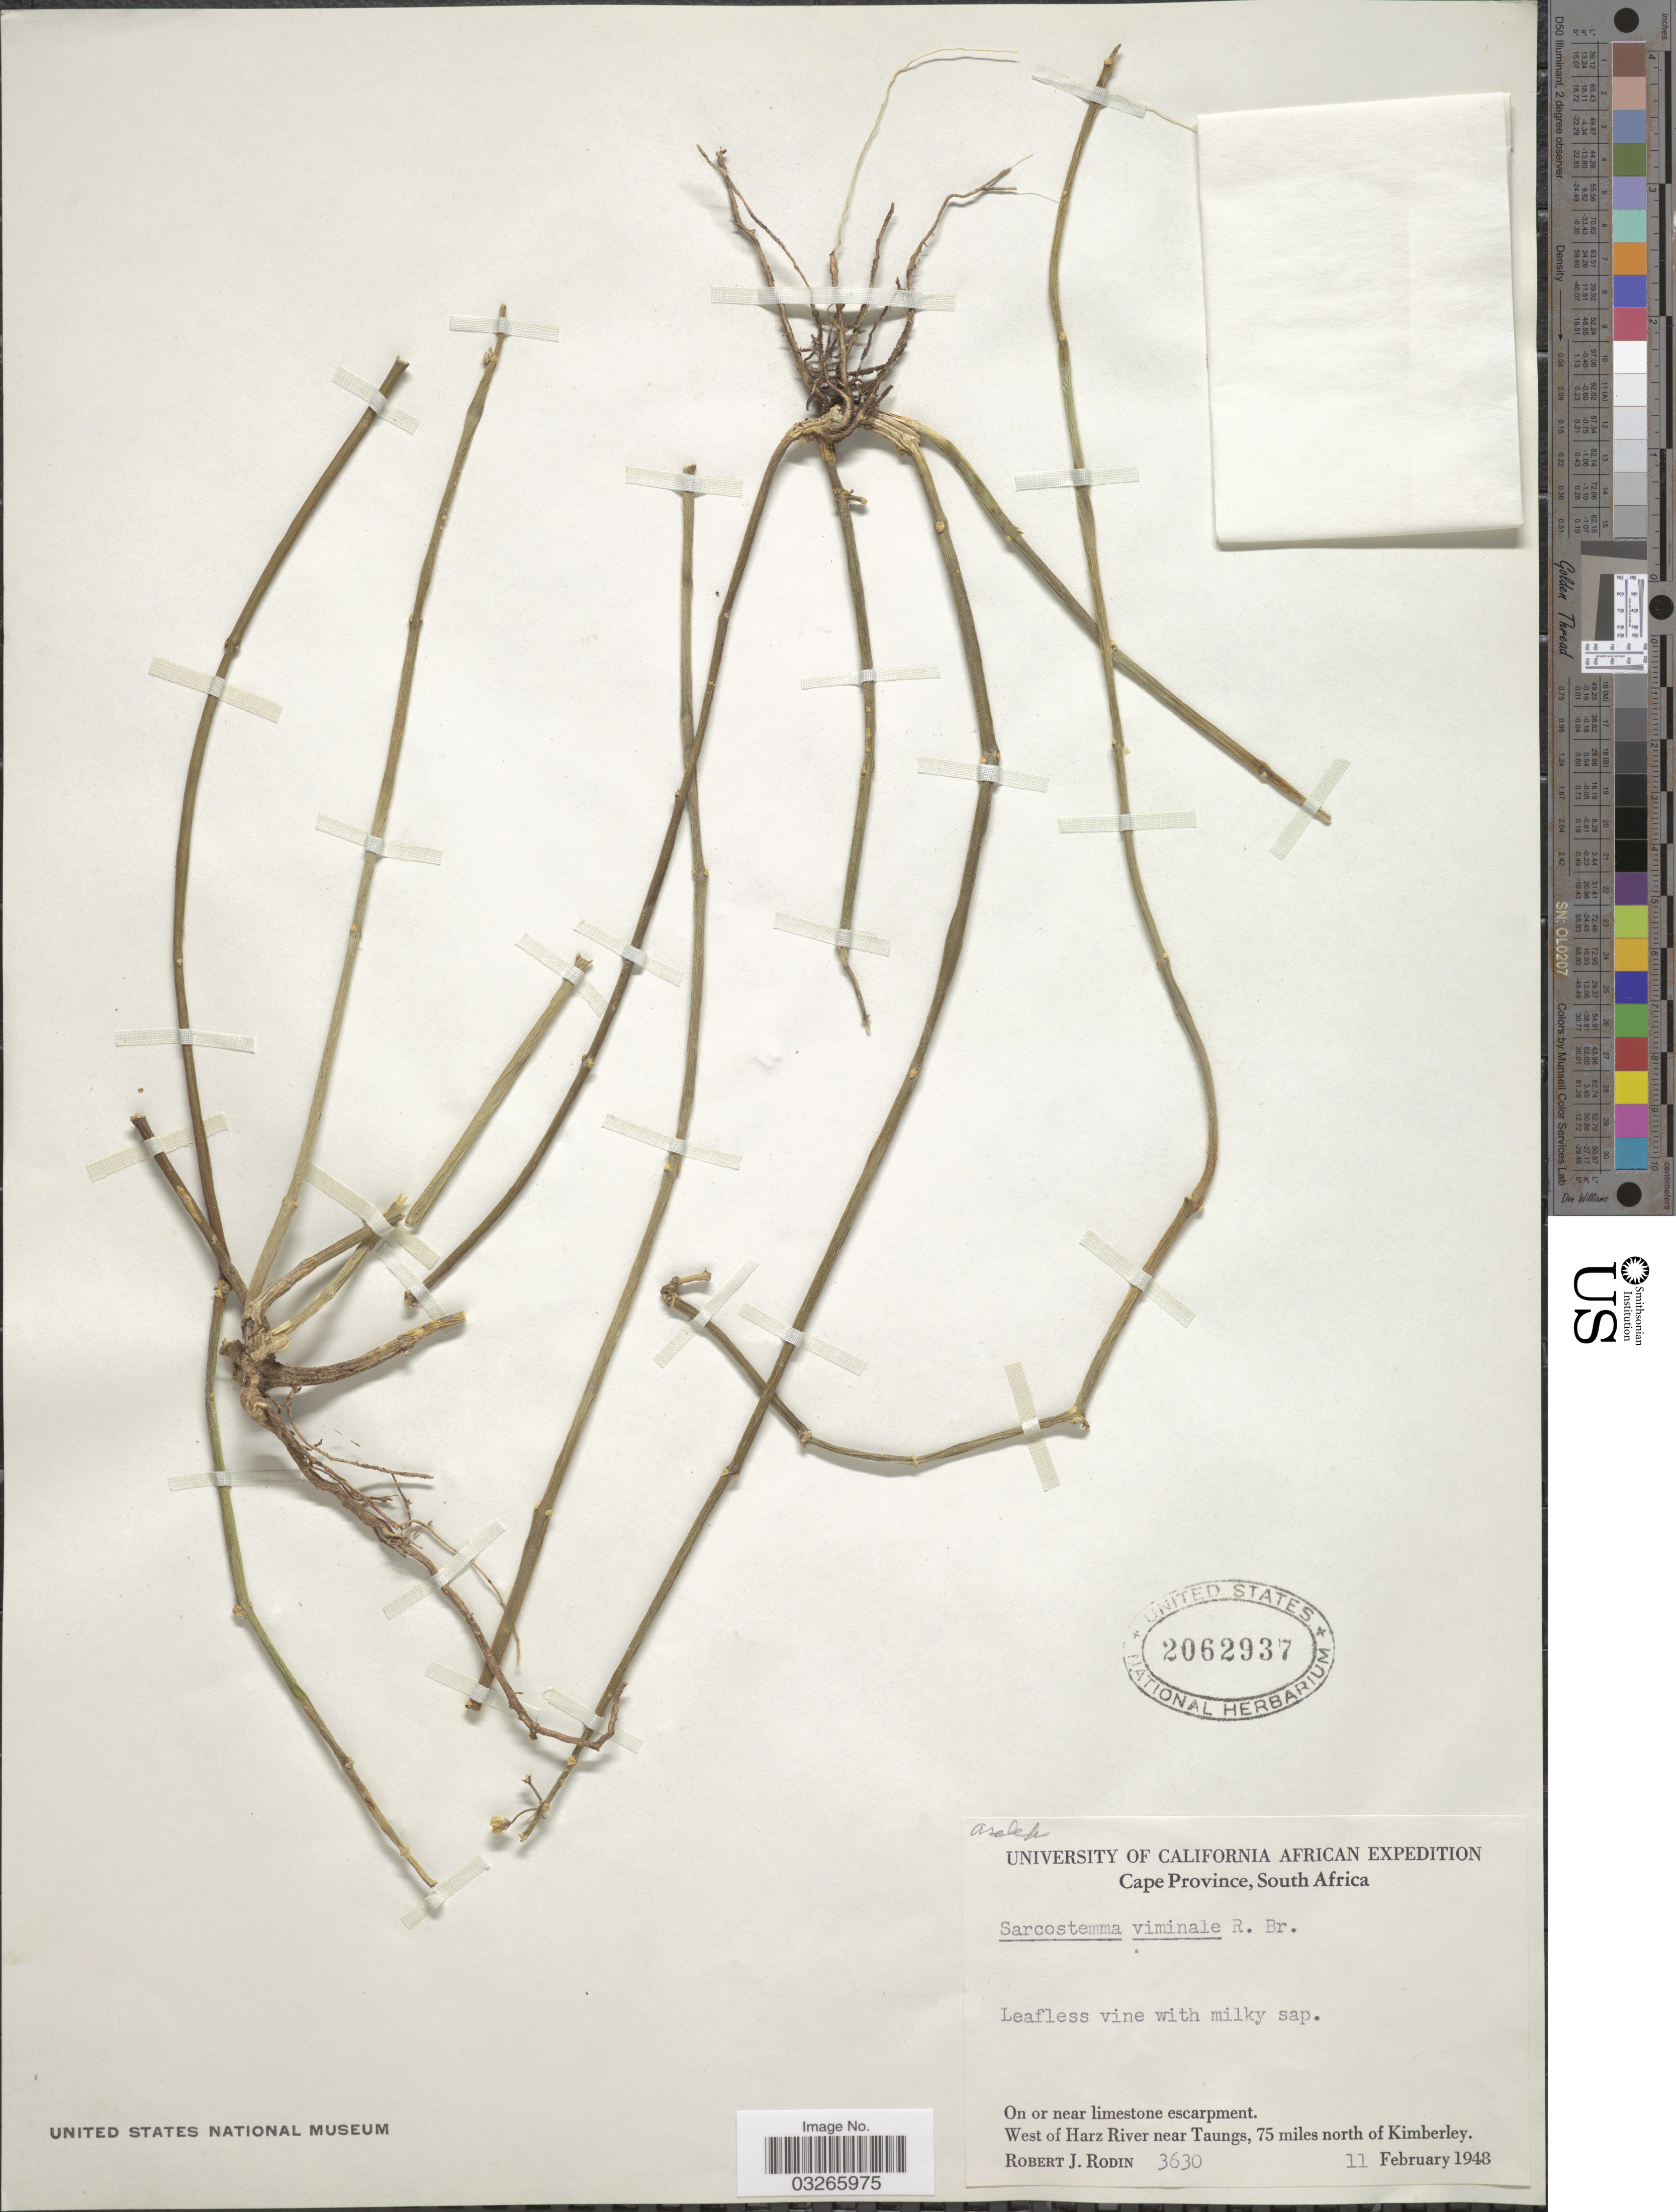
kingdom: Plantae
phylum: Tracheophyta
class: Magnoliopsida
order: Gentianales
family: Apocynaceae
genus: Sarcostemma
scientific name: Sarcostemma viminale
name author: (Linn) R. Br.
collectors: R. J. Rodin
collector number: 3630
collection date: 1948-02-11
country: South Africa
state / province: Northern Cape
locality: West of Harz River near Taungs, 75 miles north of Kimberley.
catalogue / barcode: US 2062937